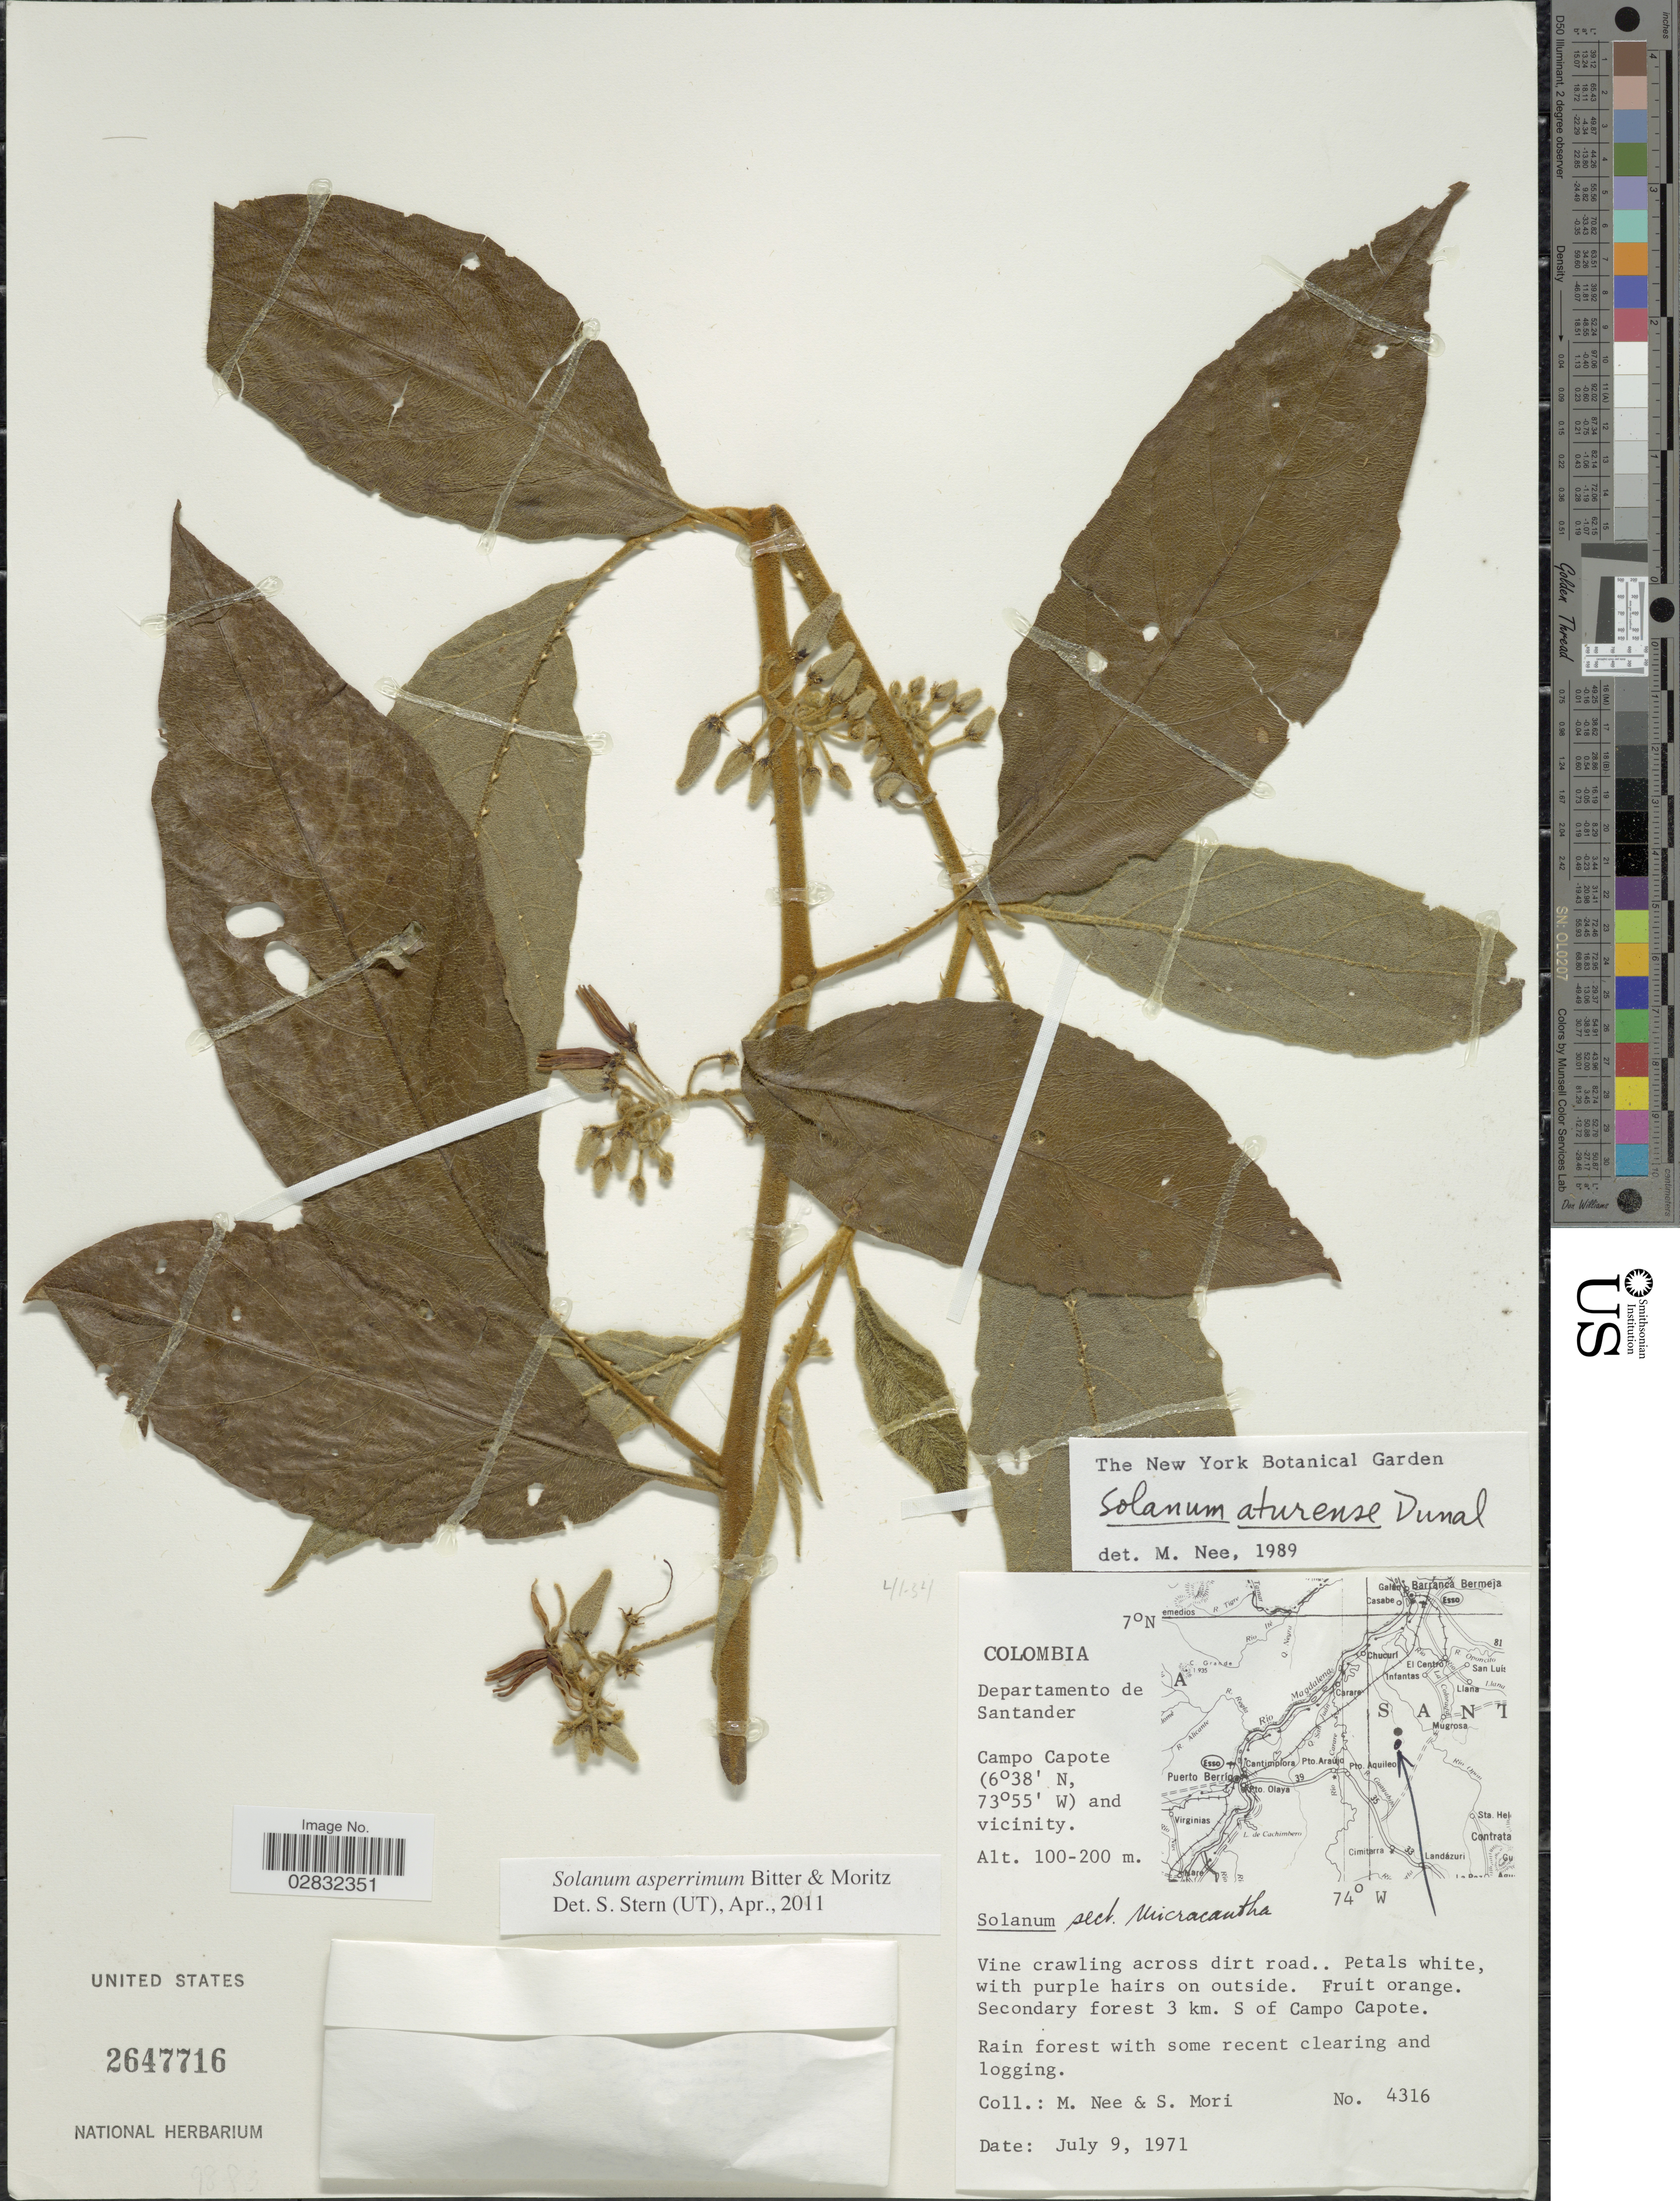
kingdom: Plantae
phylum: Tracheophyta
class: Magnoliopsida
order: Solanales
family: Solanaceae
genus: Solanum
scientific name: Solanum asperrimum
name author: Bitter & Moritz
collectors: M. Nee & S. Mori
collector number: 4316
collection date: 1971-07-09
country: Colombia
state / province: Santander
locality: Departamento de Santander, Campo Capote and vicinity, Secondary forest 3 km. S of Campo Capote.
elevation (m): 100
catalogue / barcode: US 2647716